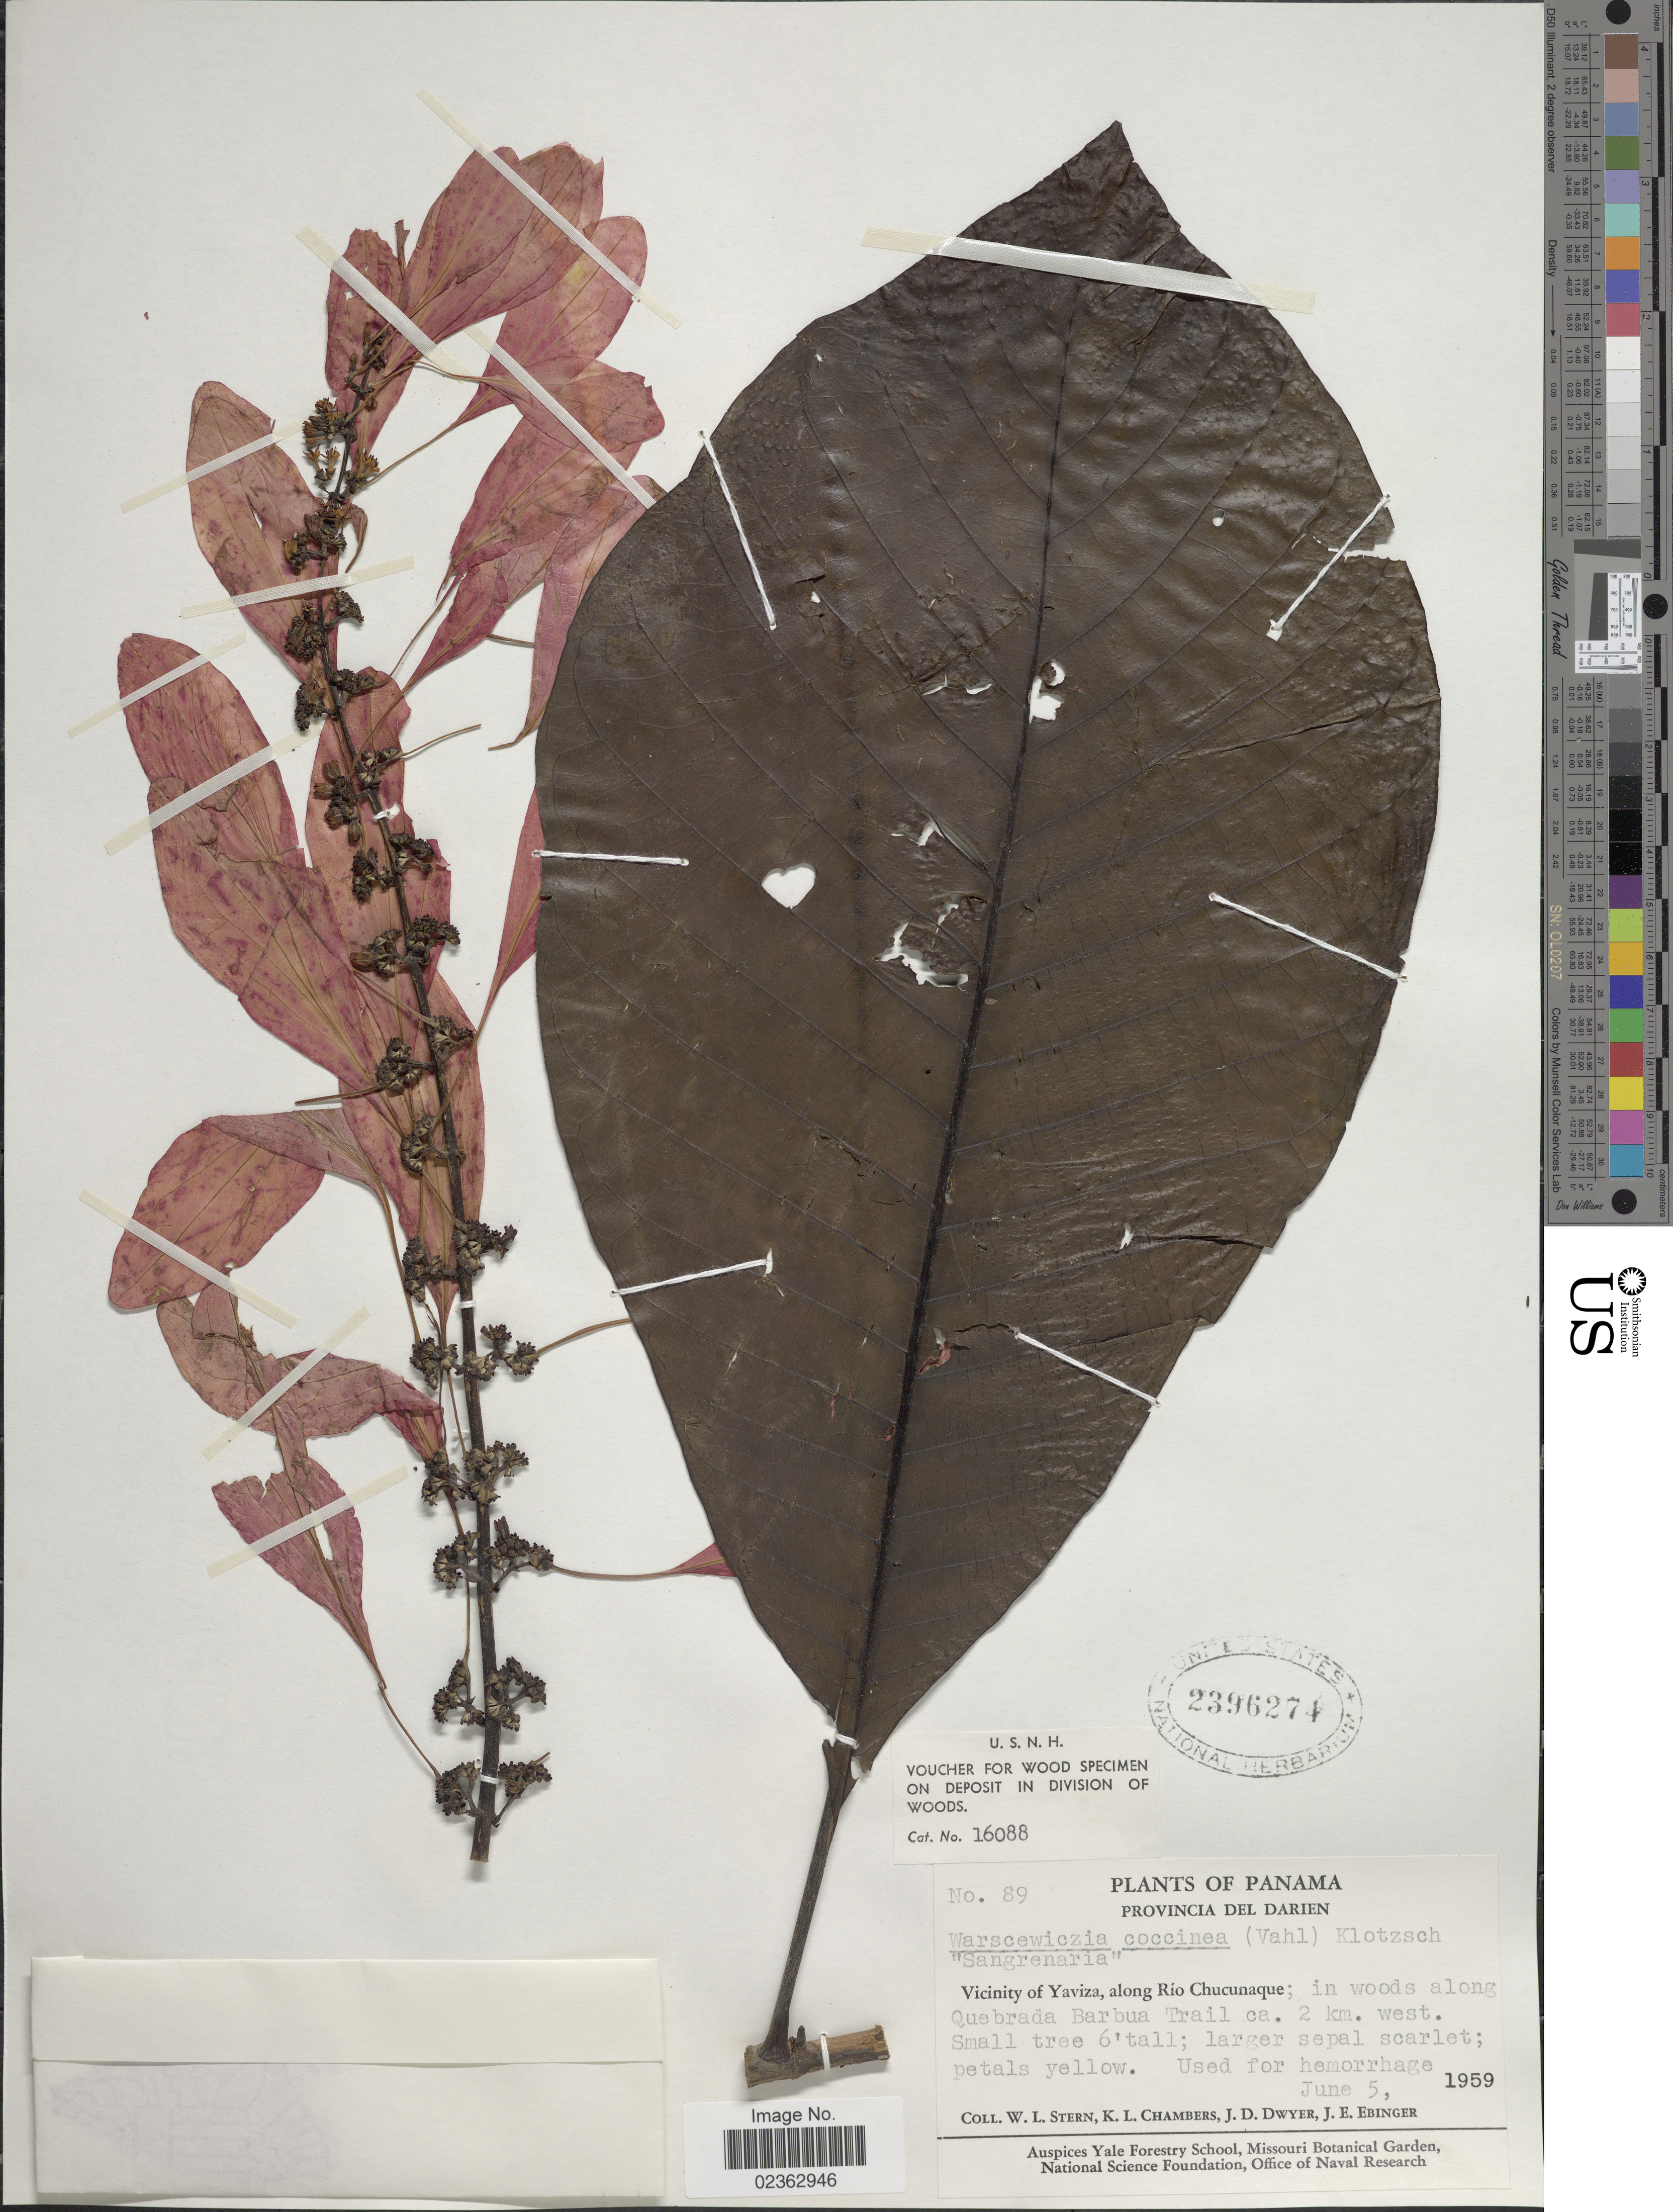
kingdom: Plantae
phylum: Tracheophyta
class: Magnoliopsida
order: Gentianales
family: Rubiaceae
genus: Warszewiczia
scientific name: Warszewiczia coccinea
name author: (Vahl) Klotzsch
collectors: W. L. Stern, K. Chambers, J. D. Dwyer & J. Ebinger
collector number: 89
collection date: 1959-06-05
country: Panama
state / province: Darién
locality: Vicinity of Yaviza, along Rio Chucunaque; in woods along Quebrada Barbua Trail ca. 2 km. west.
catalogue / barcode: US 2396274